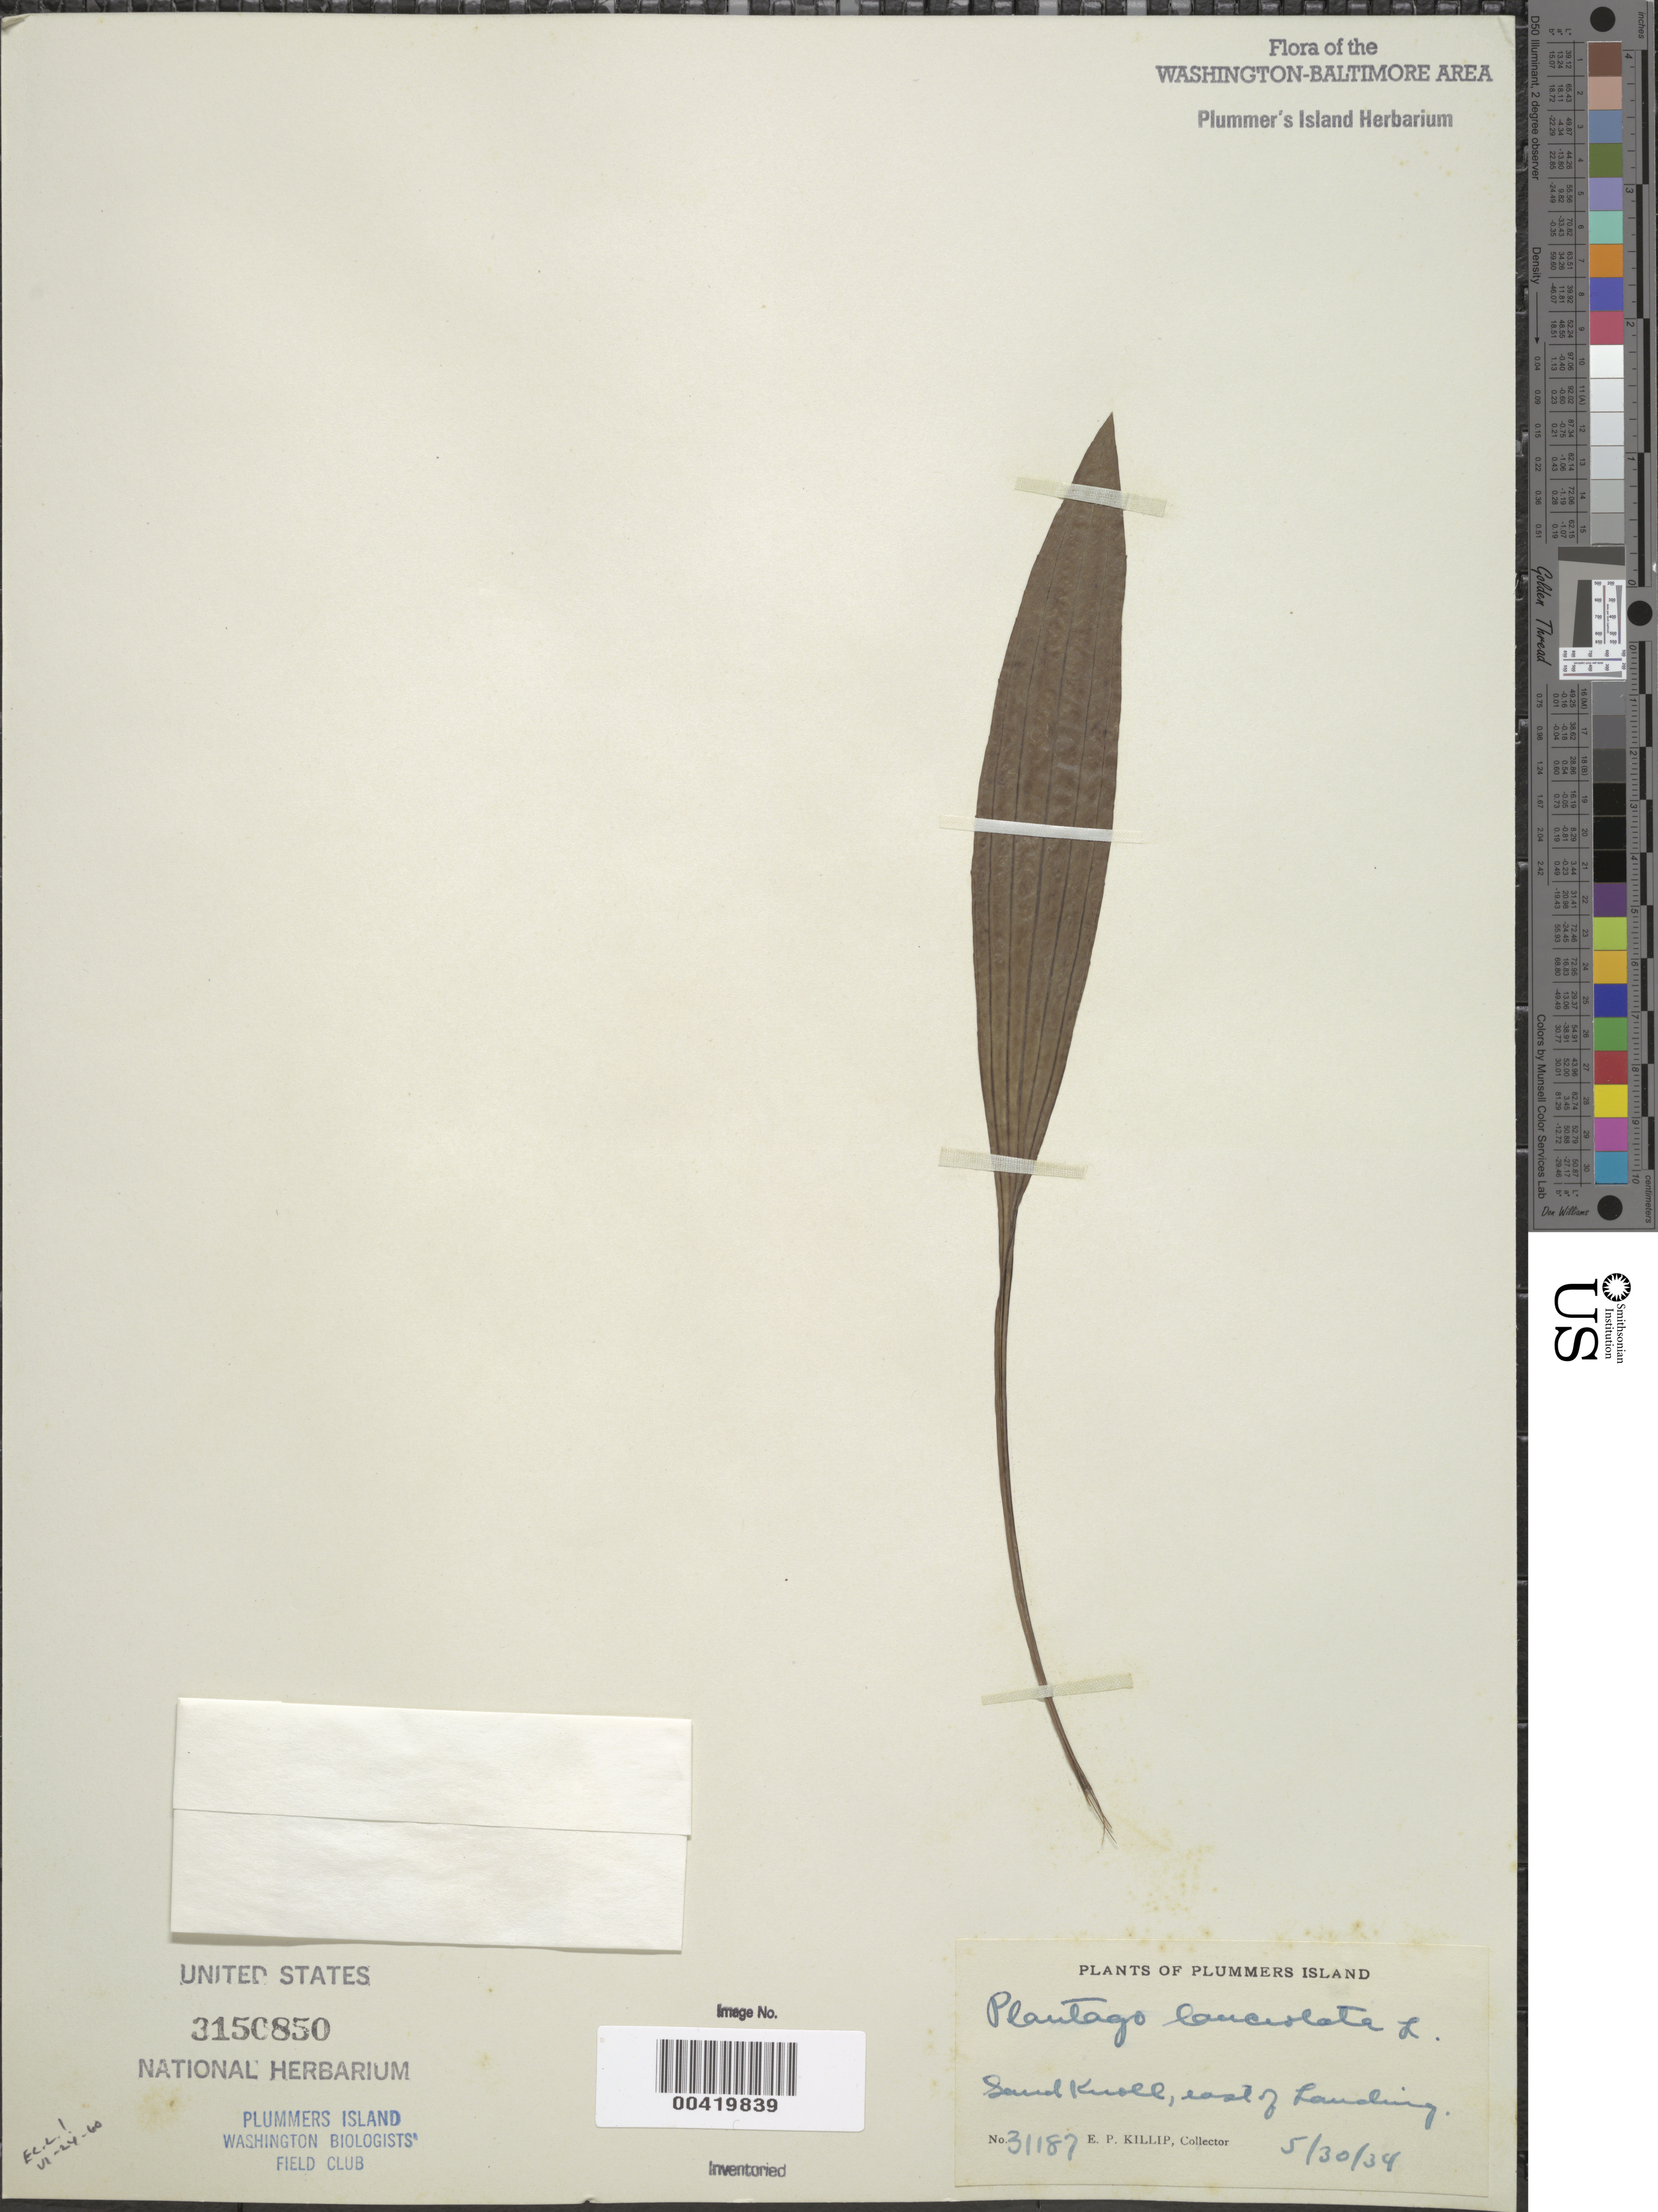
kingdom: Plantae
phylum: Tracheophyta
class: Magnoliopsida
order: Lamiales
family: Plantaginaceae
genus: Plantago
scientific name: Plantago lanceolata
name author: L.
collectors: E. P. Killip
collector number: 31187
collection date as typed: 30 May 1934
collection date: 1934-05-30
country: United States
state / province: Maryland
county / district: Montgomery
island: Plummers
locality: Plummer's Island; sand knoll, east of landing C. & O. Canal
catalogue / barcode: US 3150850